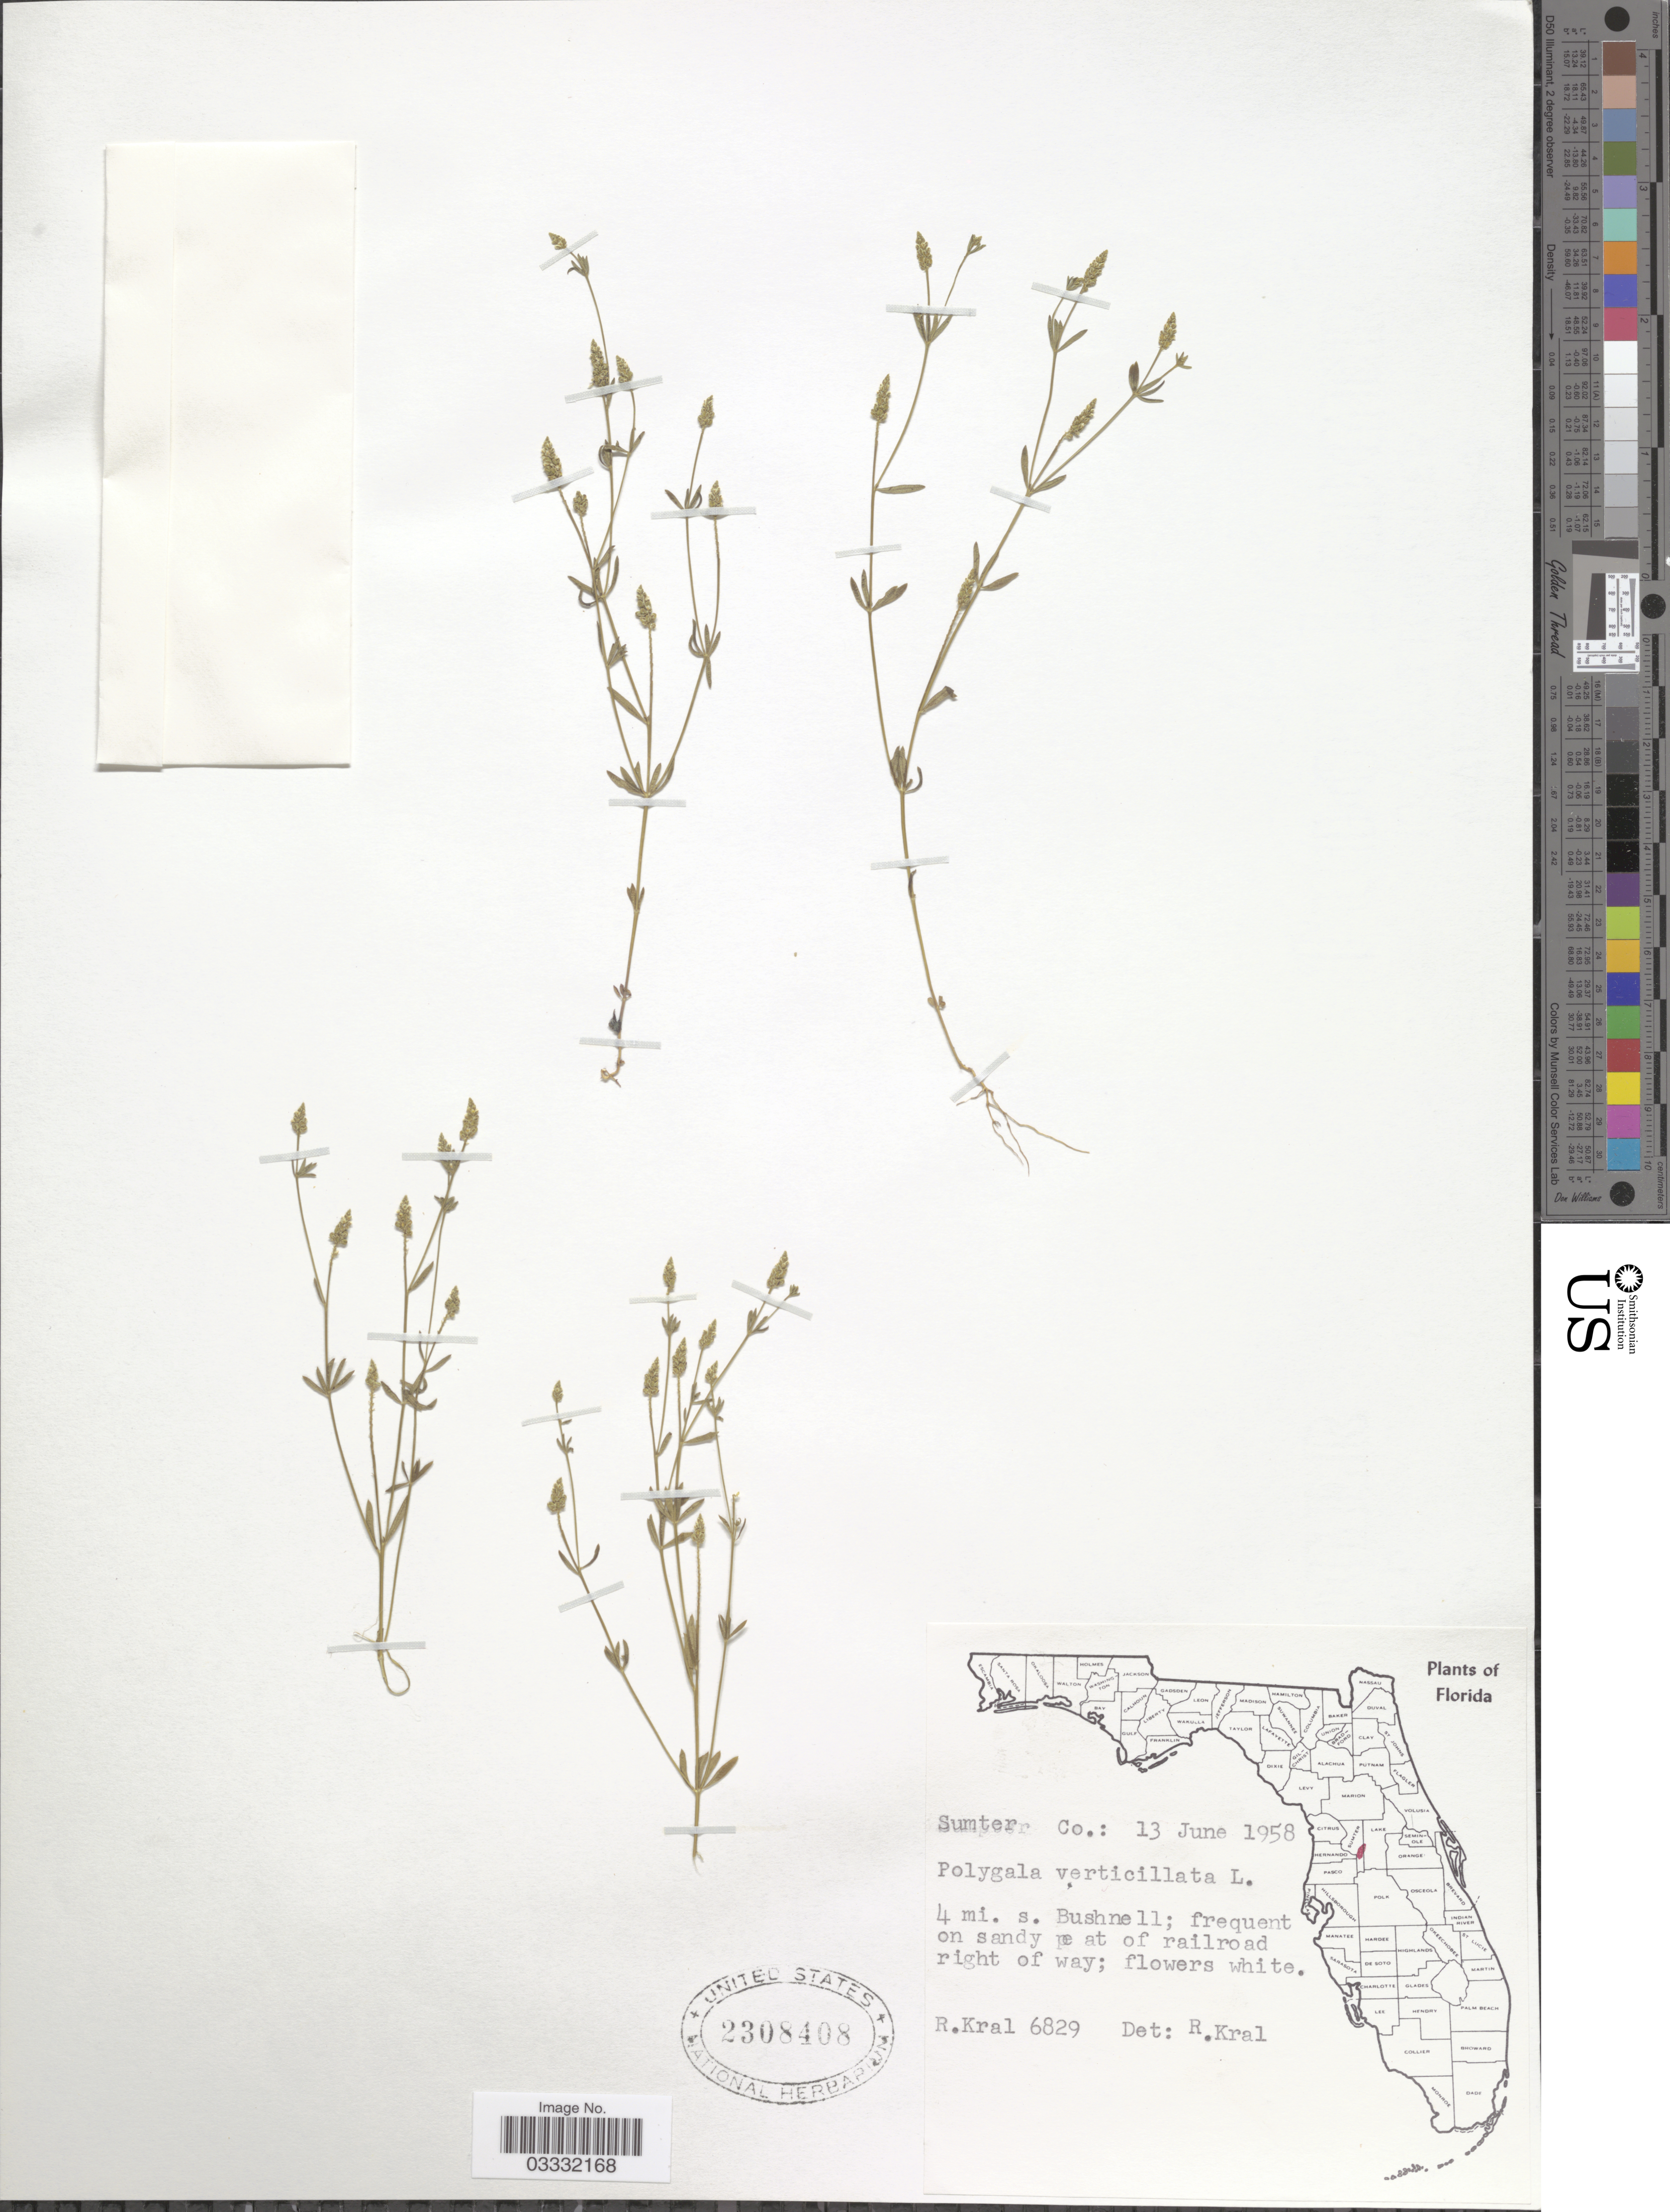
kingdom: Plantae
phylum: Tracheophyta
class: Magnoliopsida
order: Fabales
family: Polygalaceae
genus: Polygala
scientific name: Polygala verticillata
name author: L.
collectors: R. Kral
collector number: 6829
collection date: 1958-06-13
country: United States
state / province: Florida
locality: Sumter Co. 4 mi. s. Bushnell.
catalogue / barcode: US 2308408